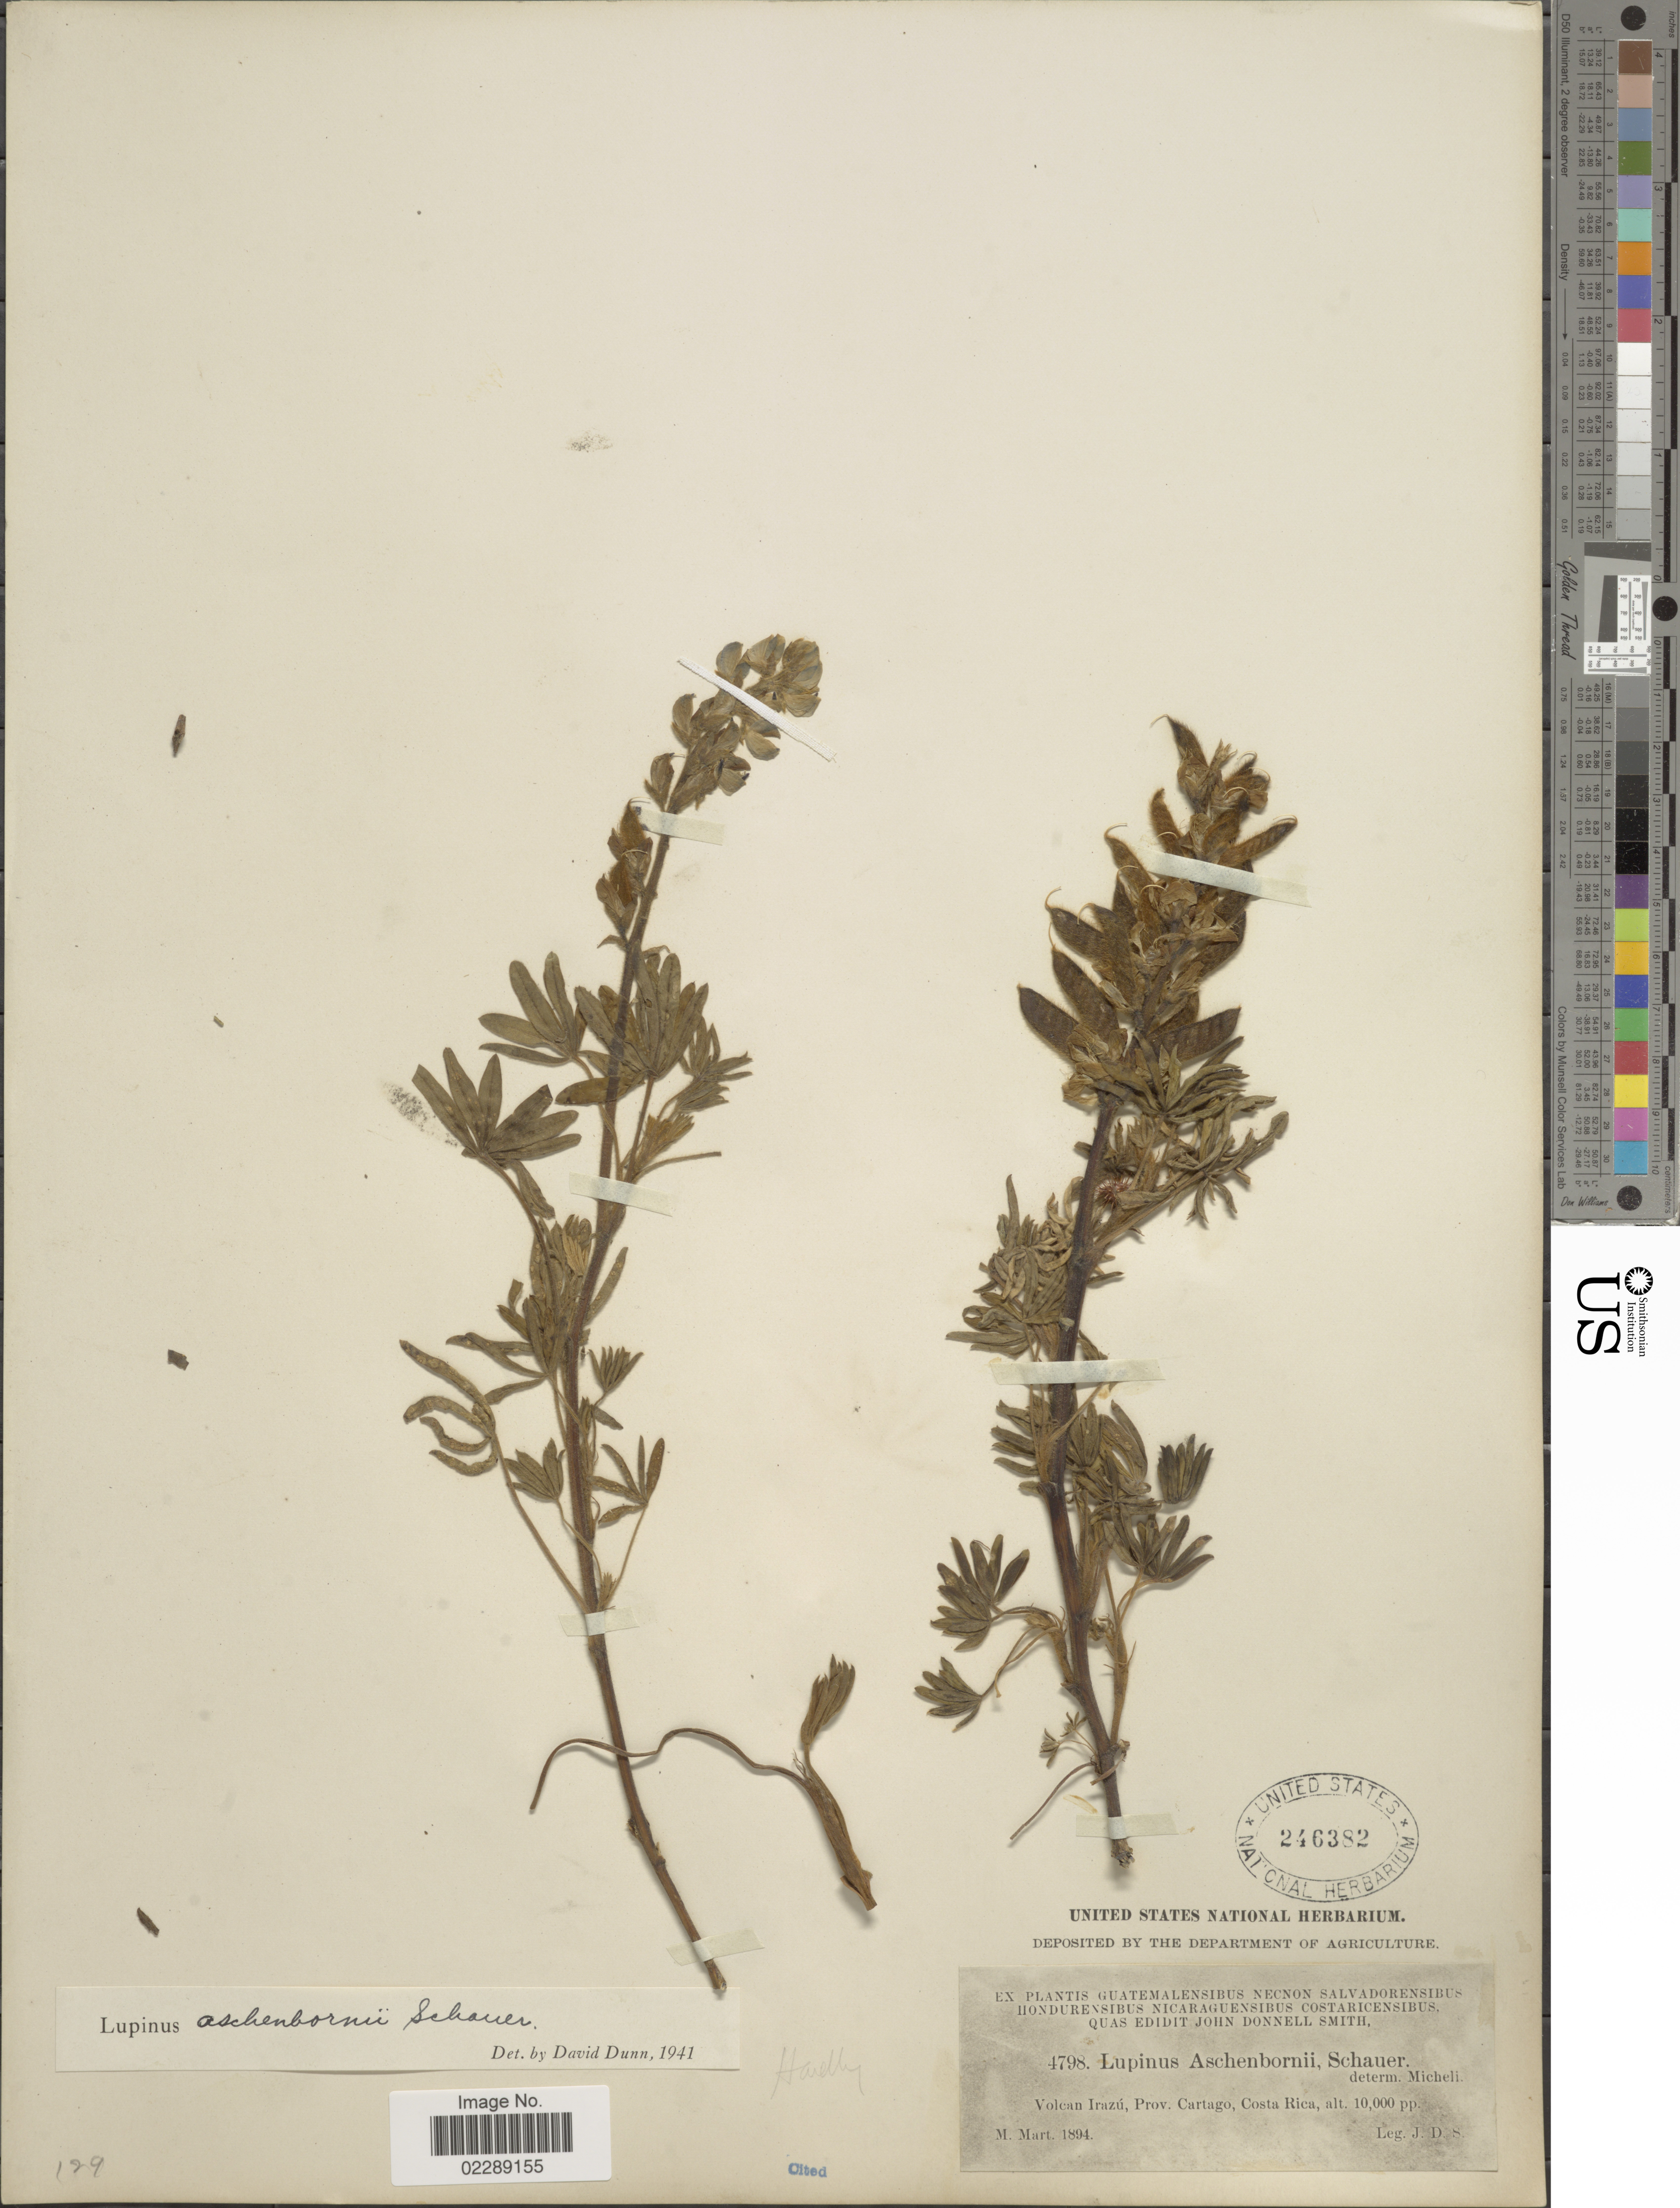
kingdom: Plantae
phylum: Tracheophyta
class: Magnoliopsida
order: Fabales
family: Fabaceae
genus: Lupinus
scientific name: Lupinus aschenbornii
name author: S. Schauer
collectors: J. Donnell Smith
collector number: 4798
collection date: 1894-03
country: Costa Rica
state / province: Cartago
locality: Volcano Irazu, Prov. Cartago, Costa Rica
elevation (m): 3048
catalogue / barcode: US 246382